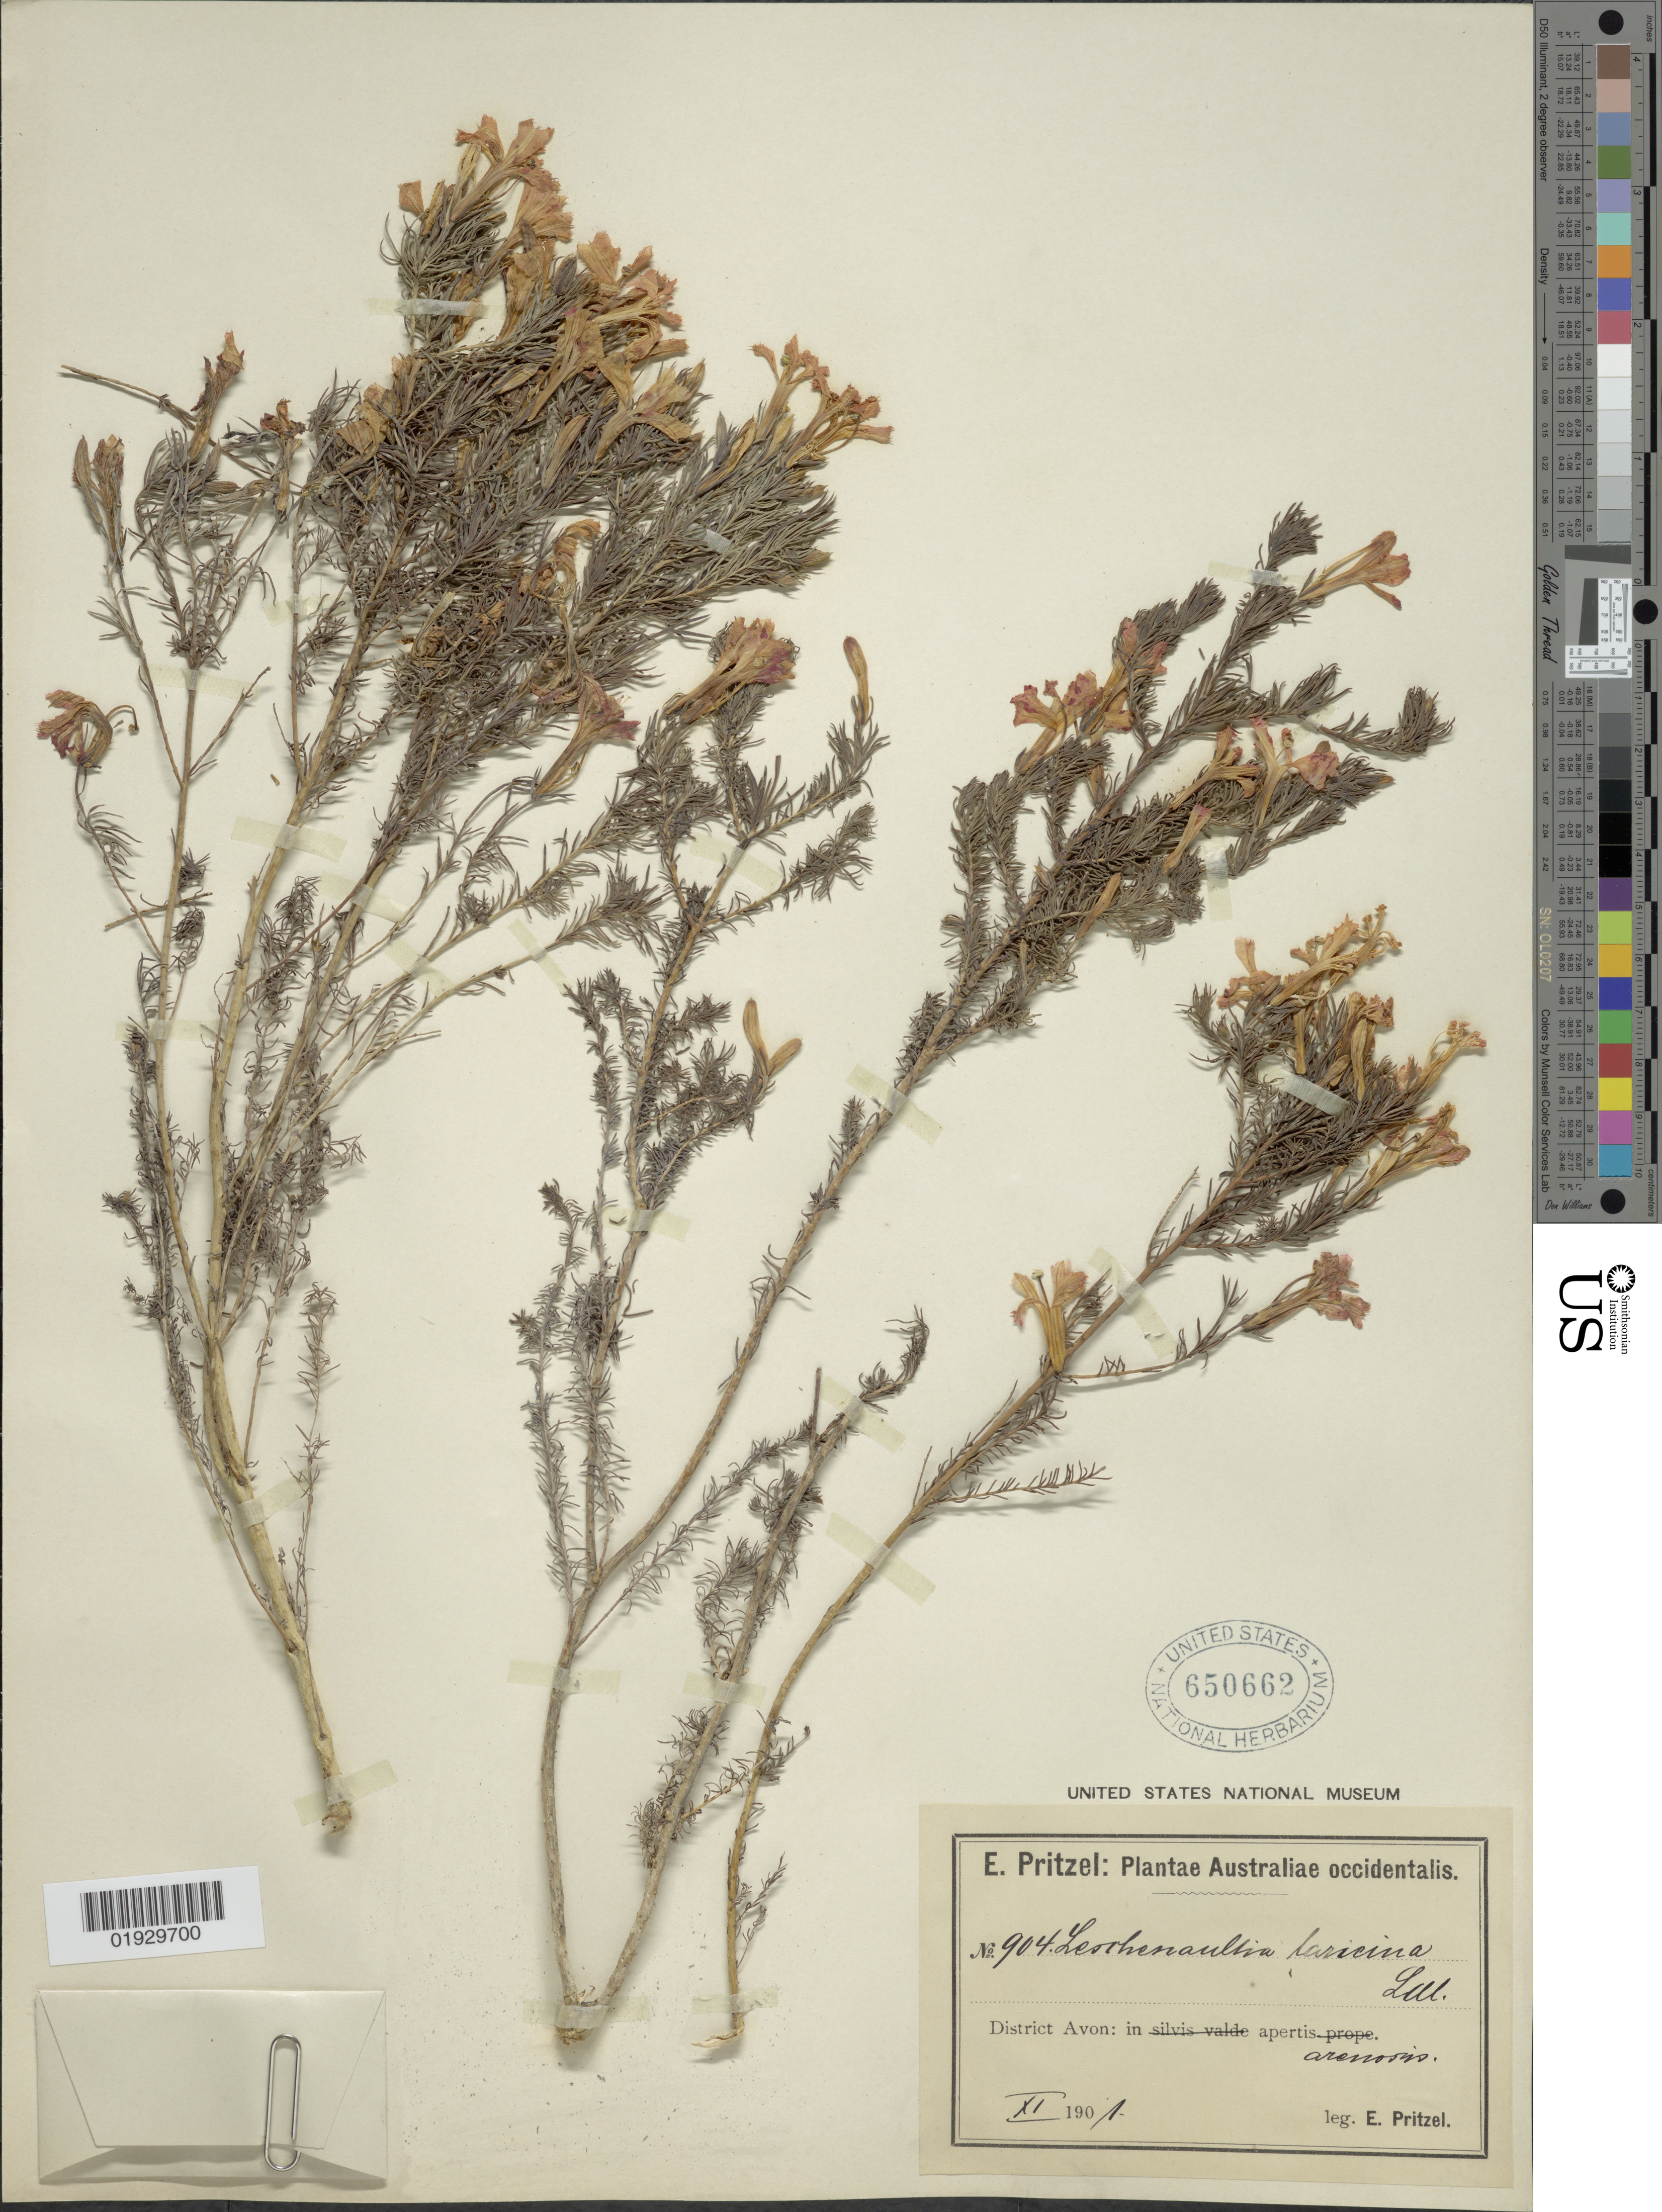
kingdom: Plantae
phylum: Tracheophyta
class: Magnoliopsida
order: Asterales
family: Goodeniaceae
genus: Leschenaultia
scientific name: Leschenaultia laricina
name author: Lindl.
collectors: E. G. Pritzel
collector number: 904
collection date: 1901-11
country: Australia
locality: Australiae occidentalis. District Avon: in apertis arenosis.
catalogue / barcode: US 650662